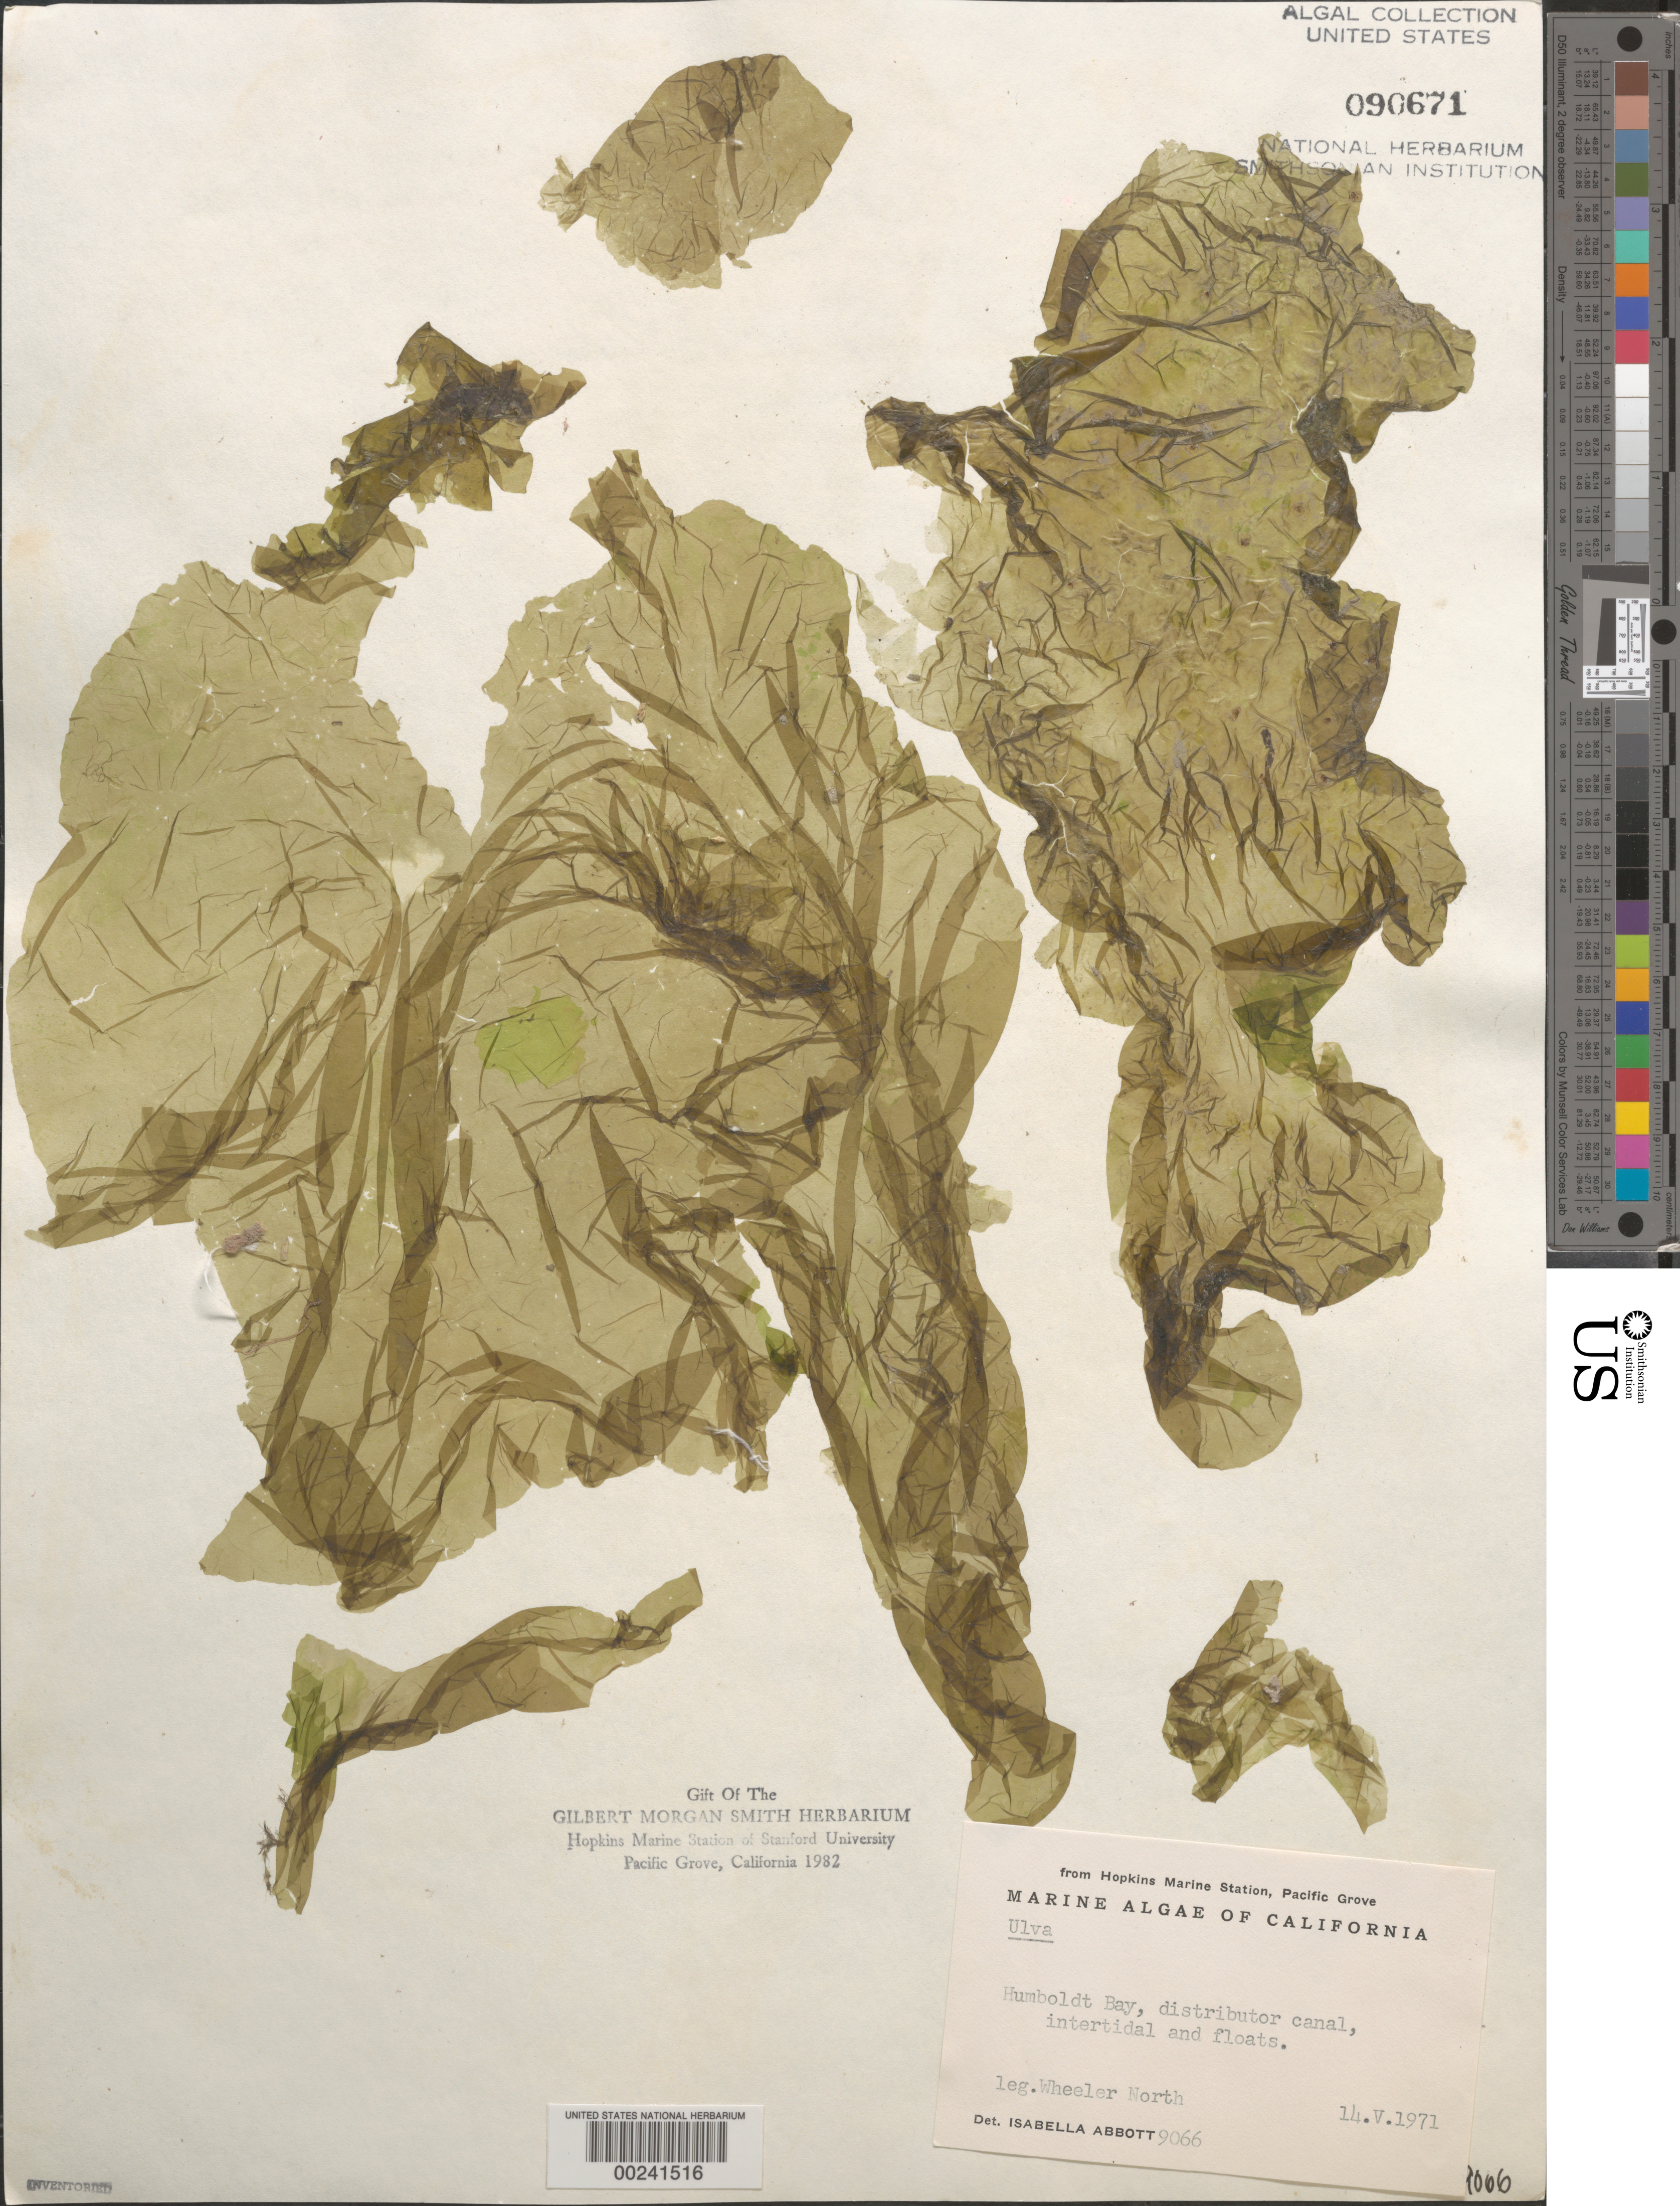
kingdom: Plantae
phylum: Chlorophyta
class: Ulvophyceae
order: Ulvales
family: Ulvaceae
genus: Ulva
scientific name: Ulva sp.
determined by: Abbott, Isabella A.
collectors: W. North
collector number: IAA 9066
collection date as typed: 14 May 1971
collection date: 1971-05-14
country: United States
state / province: California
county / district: Humboldt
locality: Humboldt Bay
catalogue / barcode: US 90671